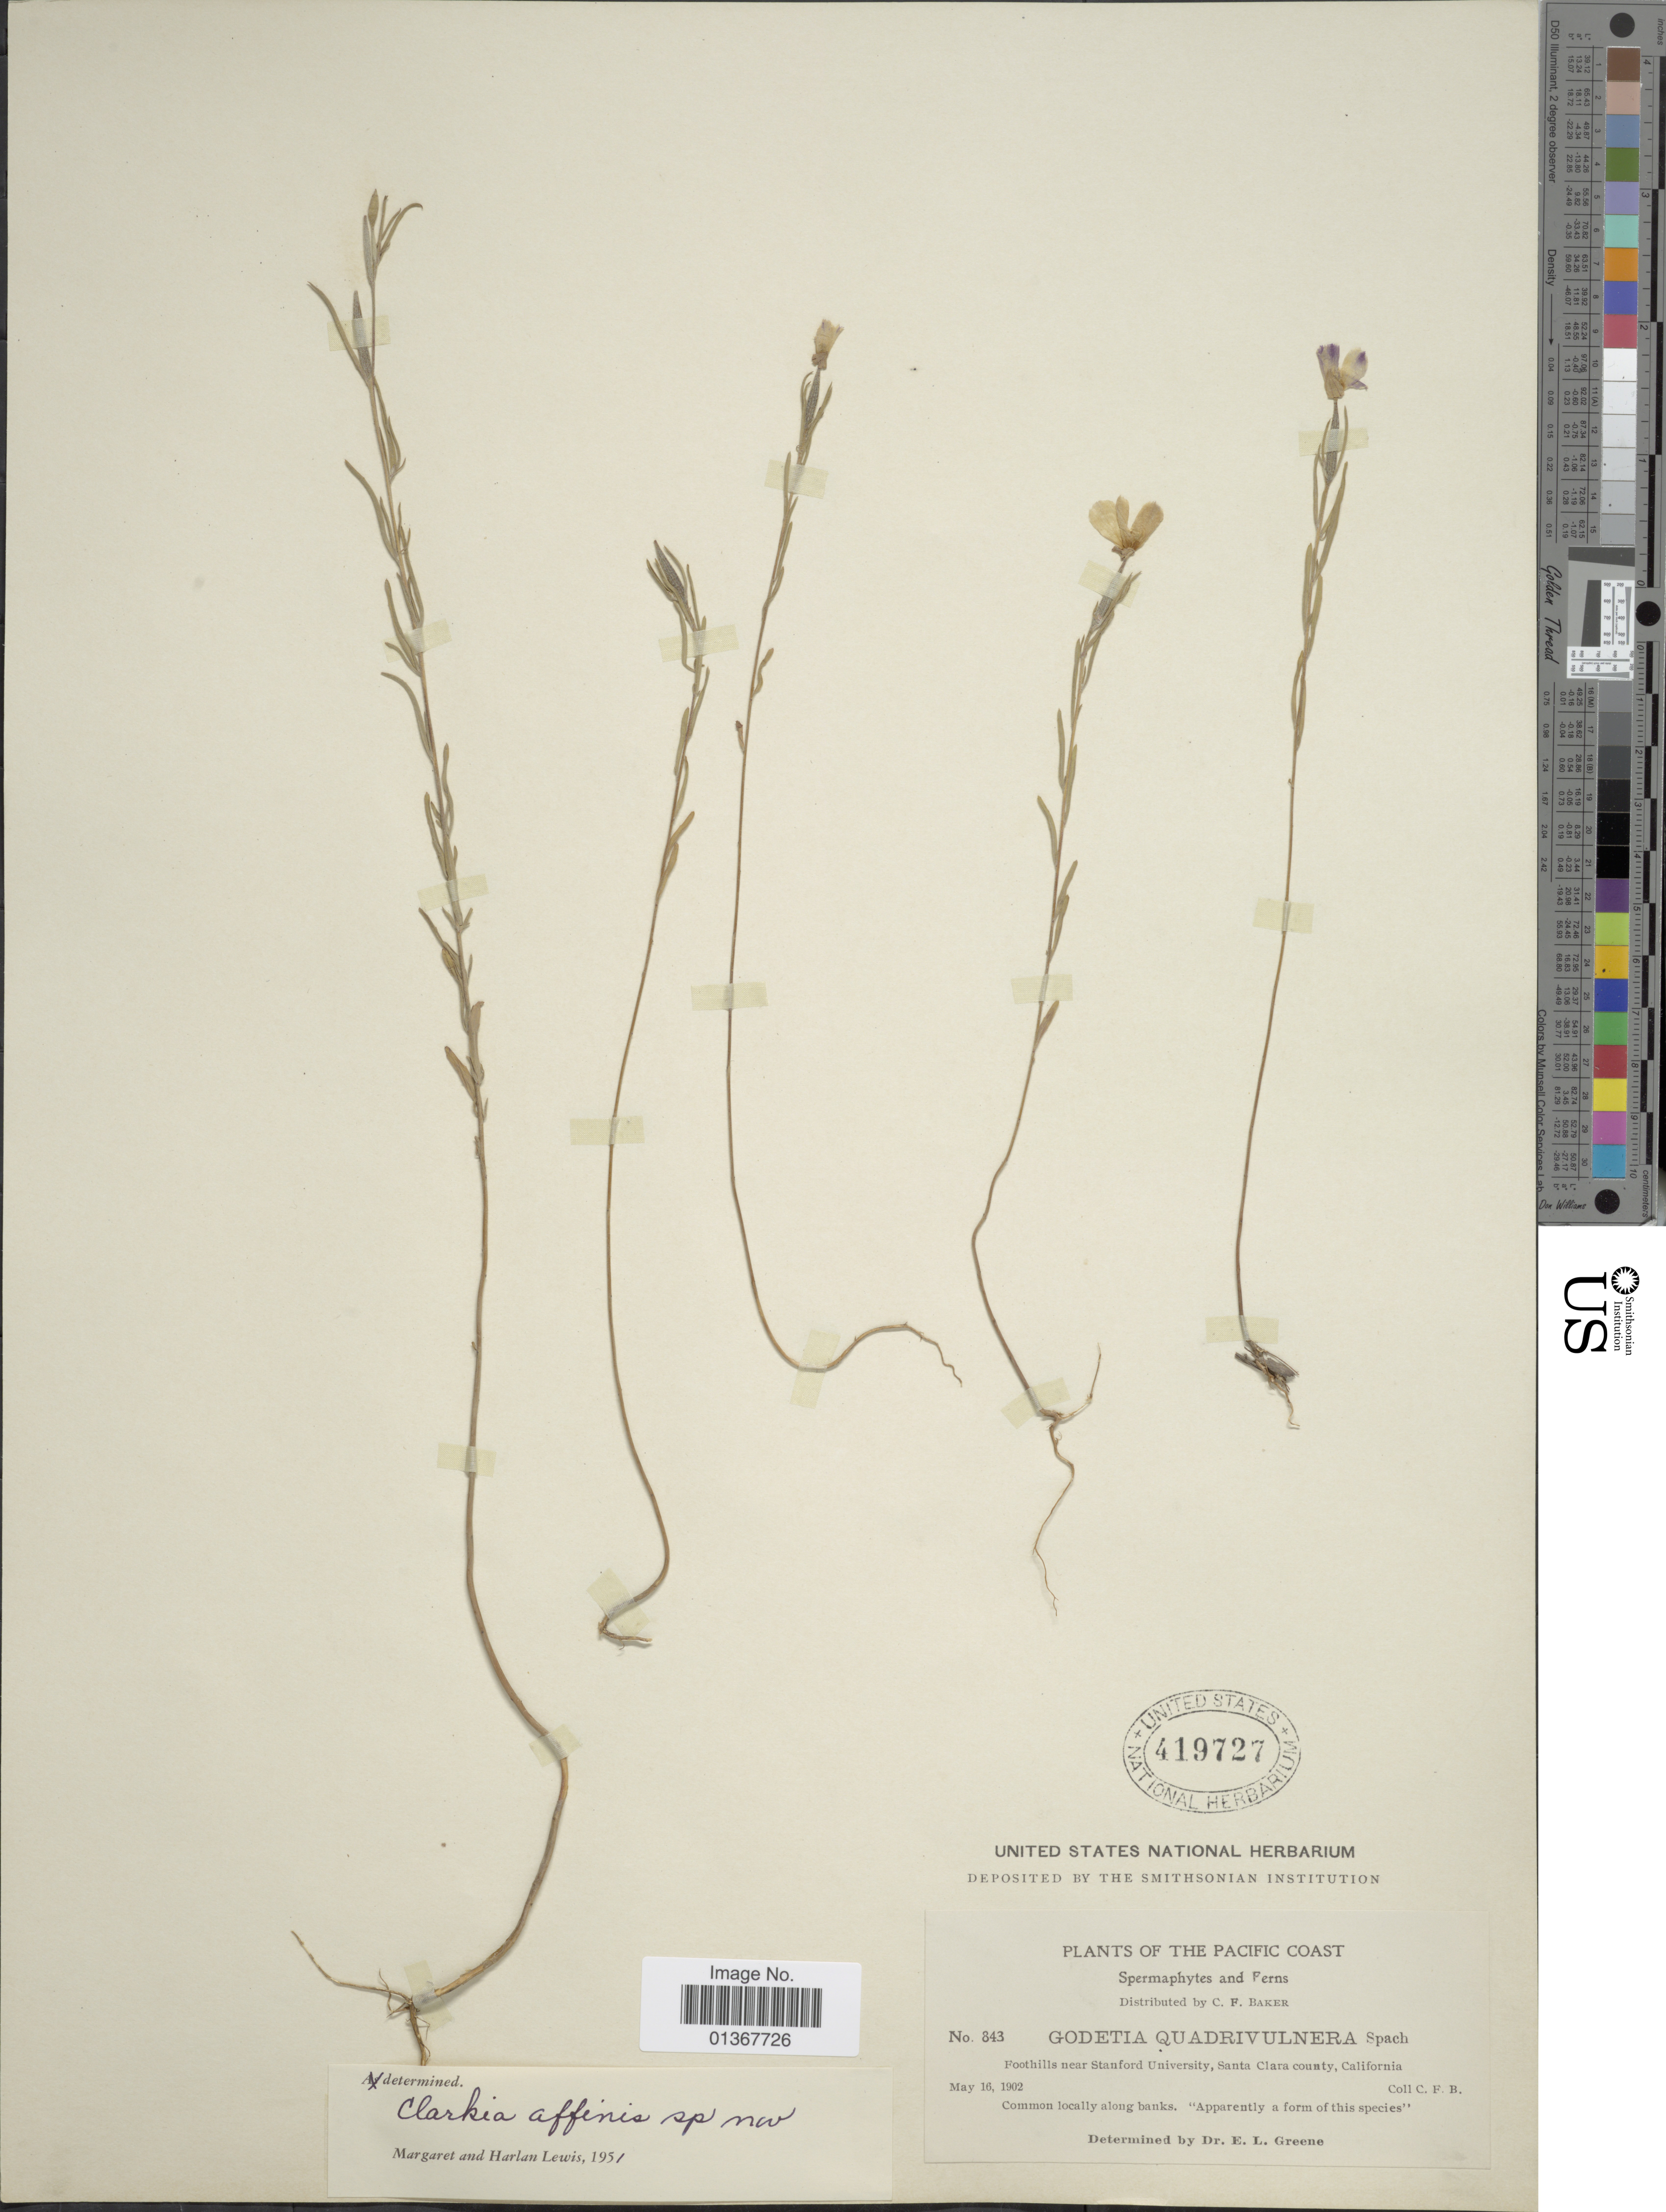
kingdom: Plantae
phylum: Tracheophyta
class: Magnoliopsida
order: Myrtales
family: Onagraceae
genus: Clarkia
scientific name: Clarkia affinis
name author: F. H. Lewis & M.E. Lewis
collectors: C. F. Baker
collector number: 843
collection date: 1902-05-16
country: United States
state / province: California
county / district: Santa Clara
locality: Pacific Coast. Spermaphytes and Ferns. Foothills near Stanford University, Santa Clara county.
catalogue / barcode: US 419727